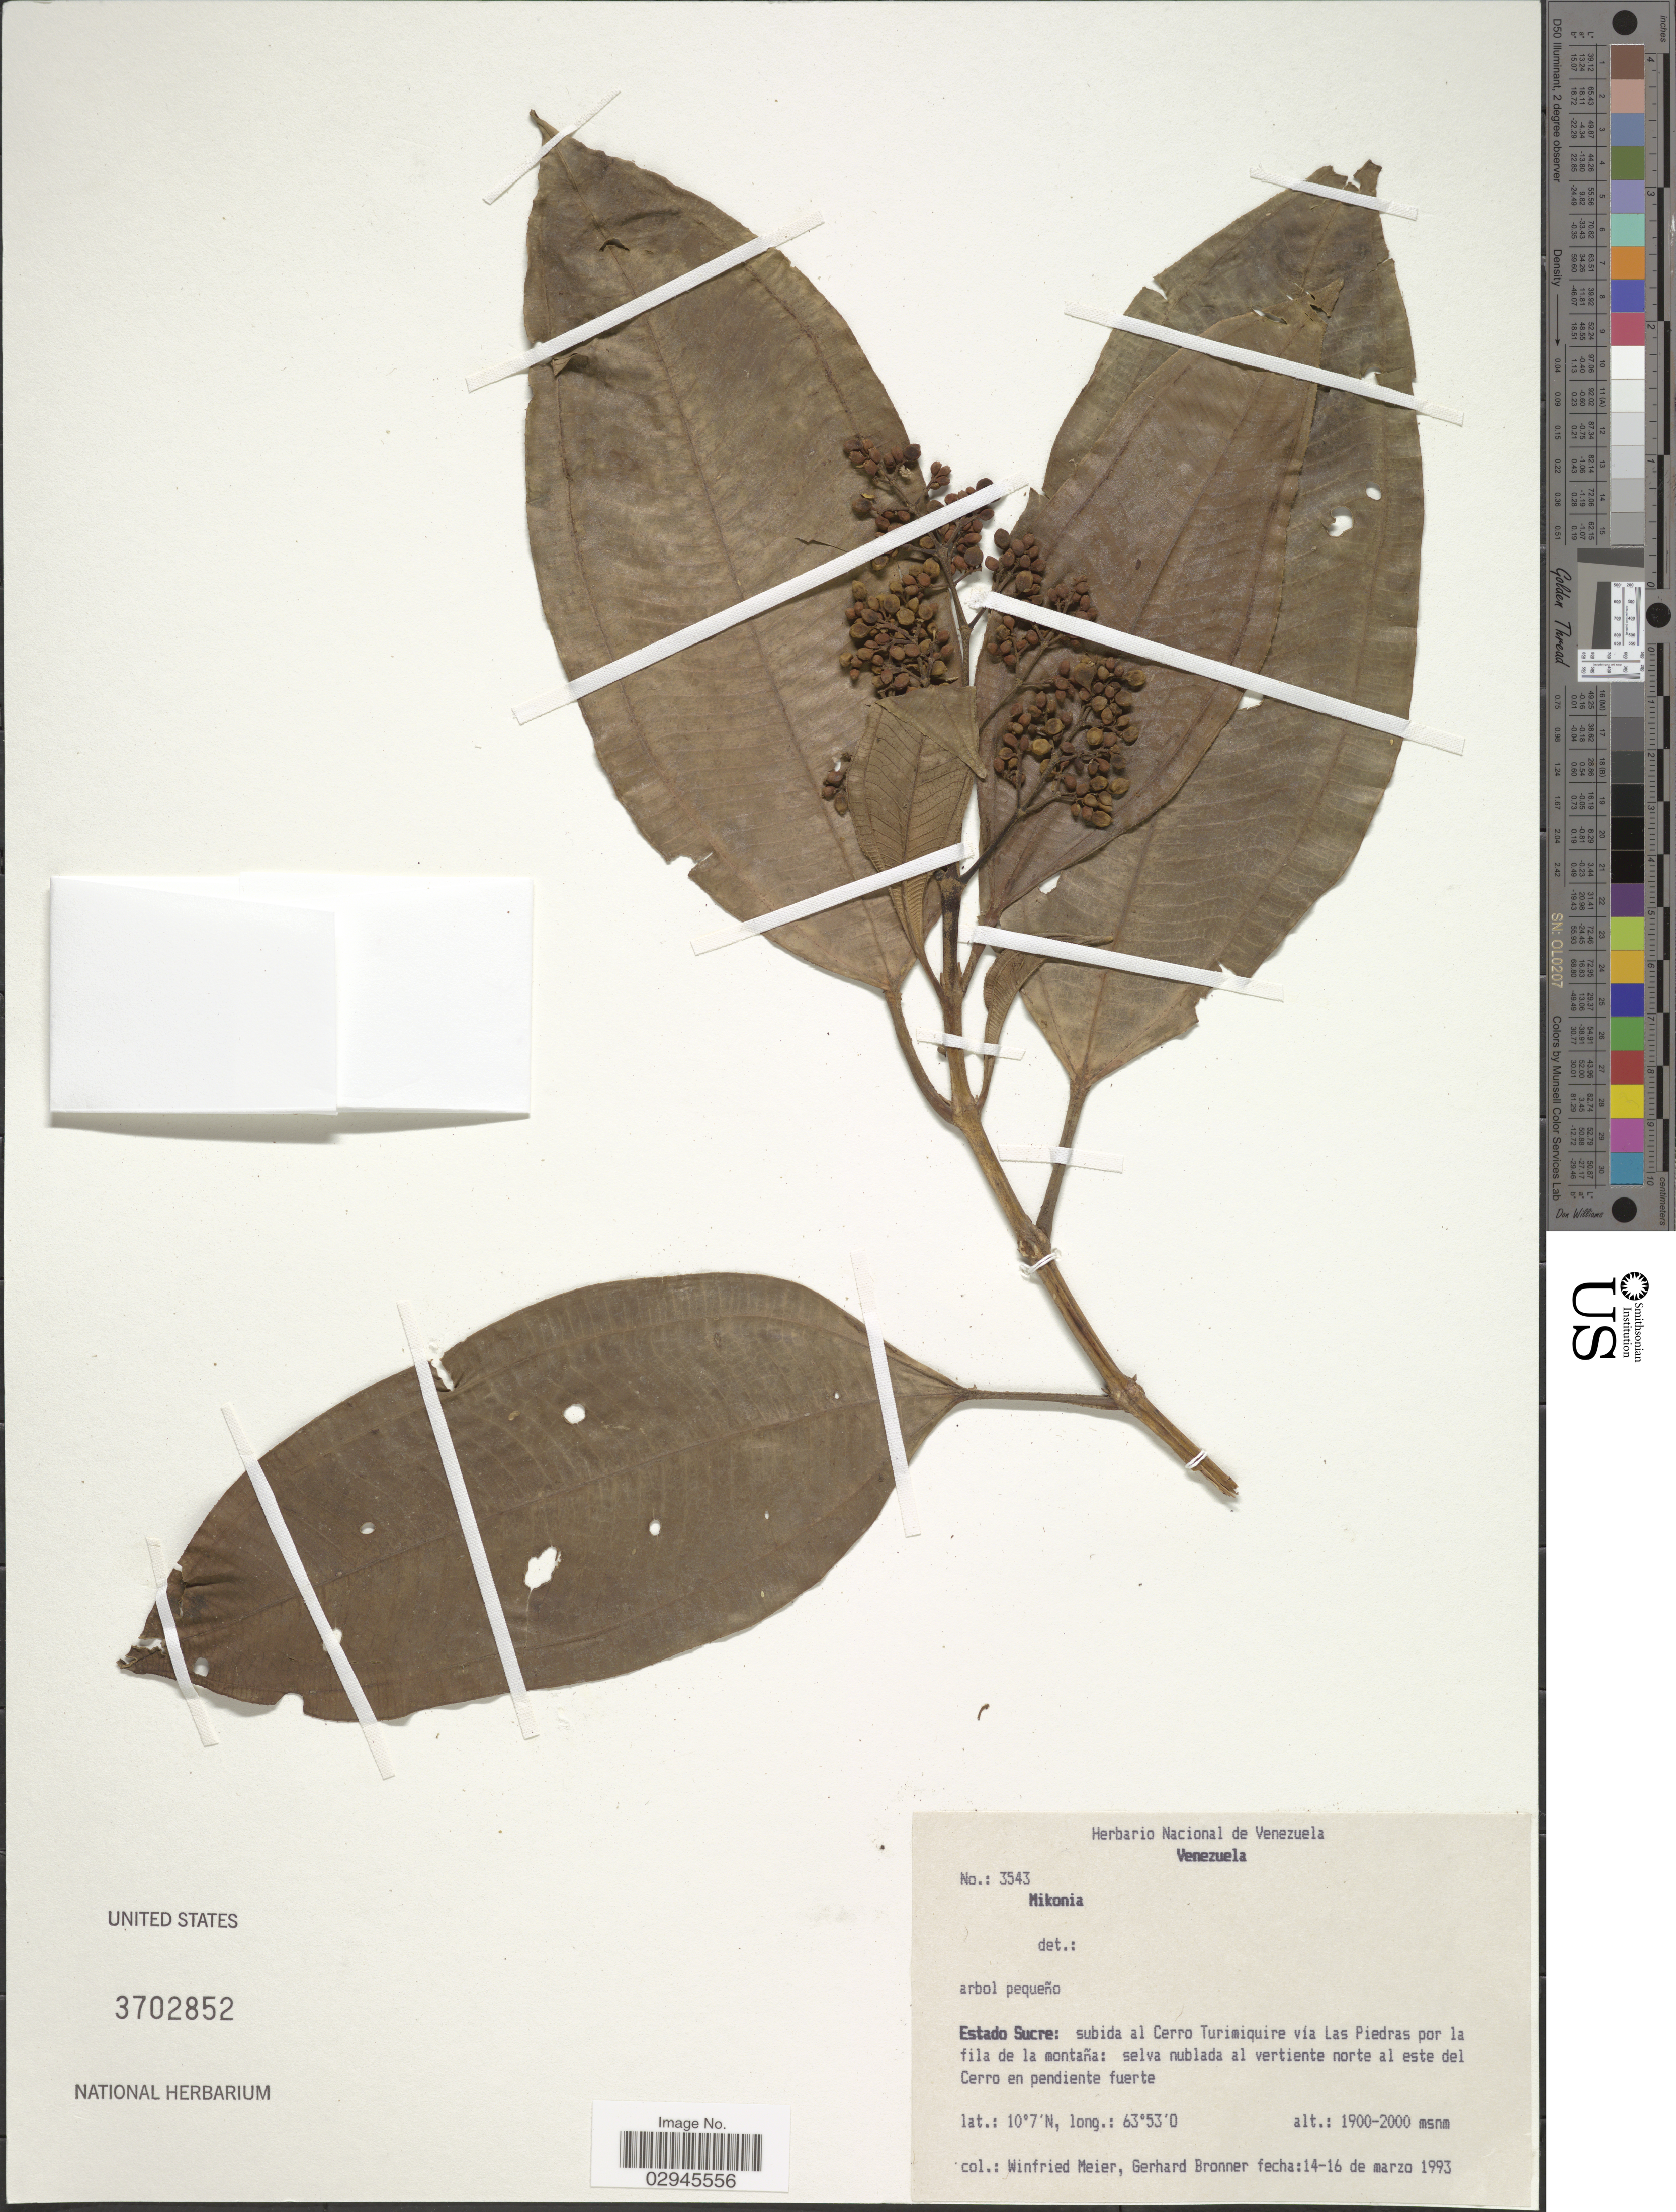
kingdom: Plantae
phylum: Tracheophyta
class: Magnoliopsida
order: Myrtales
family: Melastomataceae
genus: Miconia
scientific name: Miconia sp.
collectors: W. Meier & G. Bronner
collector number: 3543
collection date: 1993-03-14/1993-03-16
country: Venezuela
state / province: Sucre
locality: Subida al Cerro Turimiquire vía Las Piedras por la fila de la montaña: selva nublada al vertiente norte al este del Cerro en pendiente fuerte.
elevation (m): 1900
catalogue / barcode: US 3702852